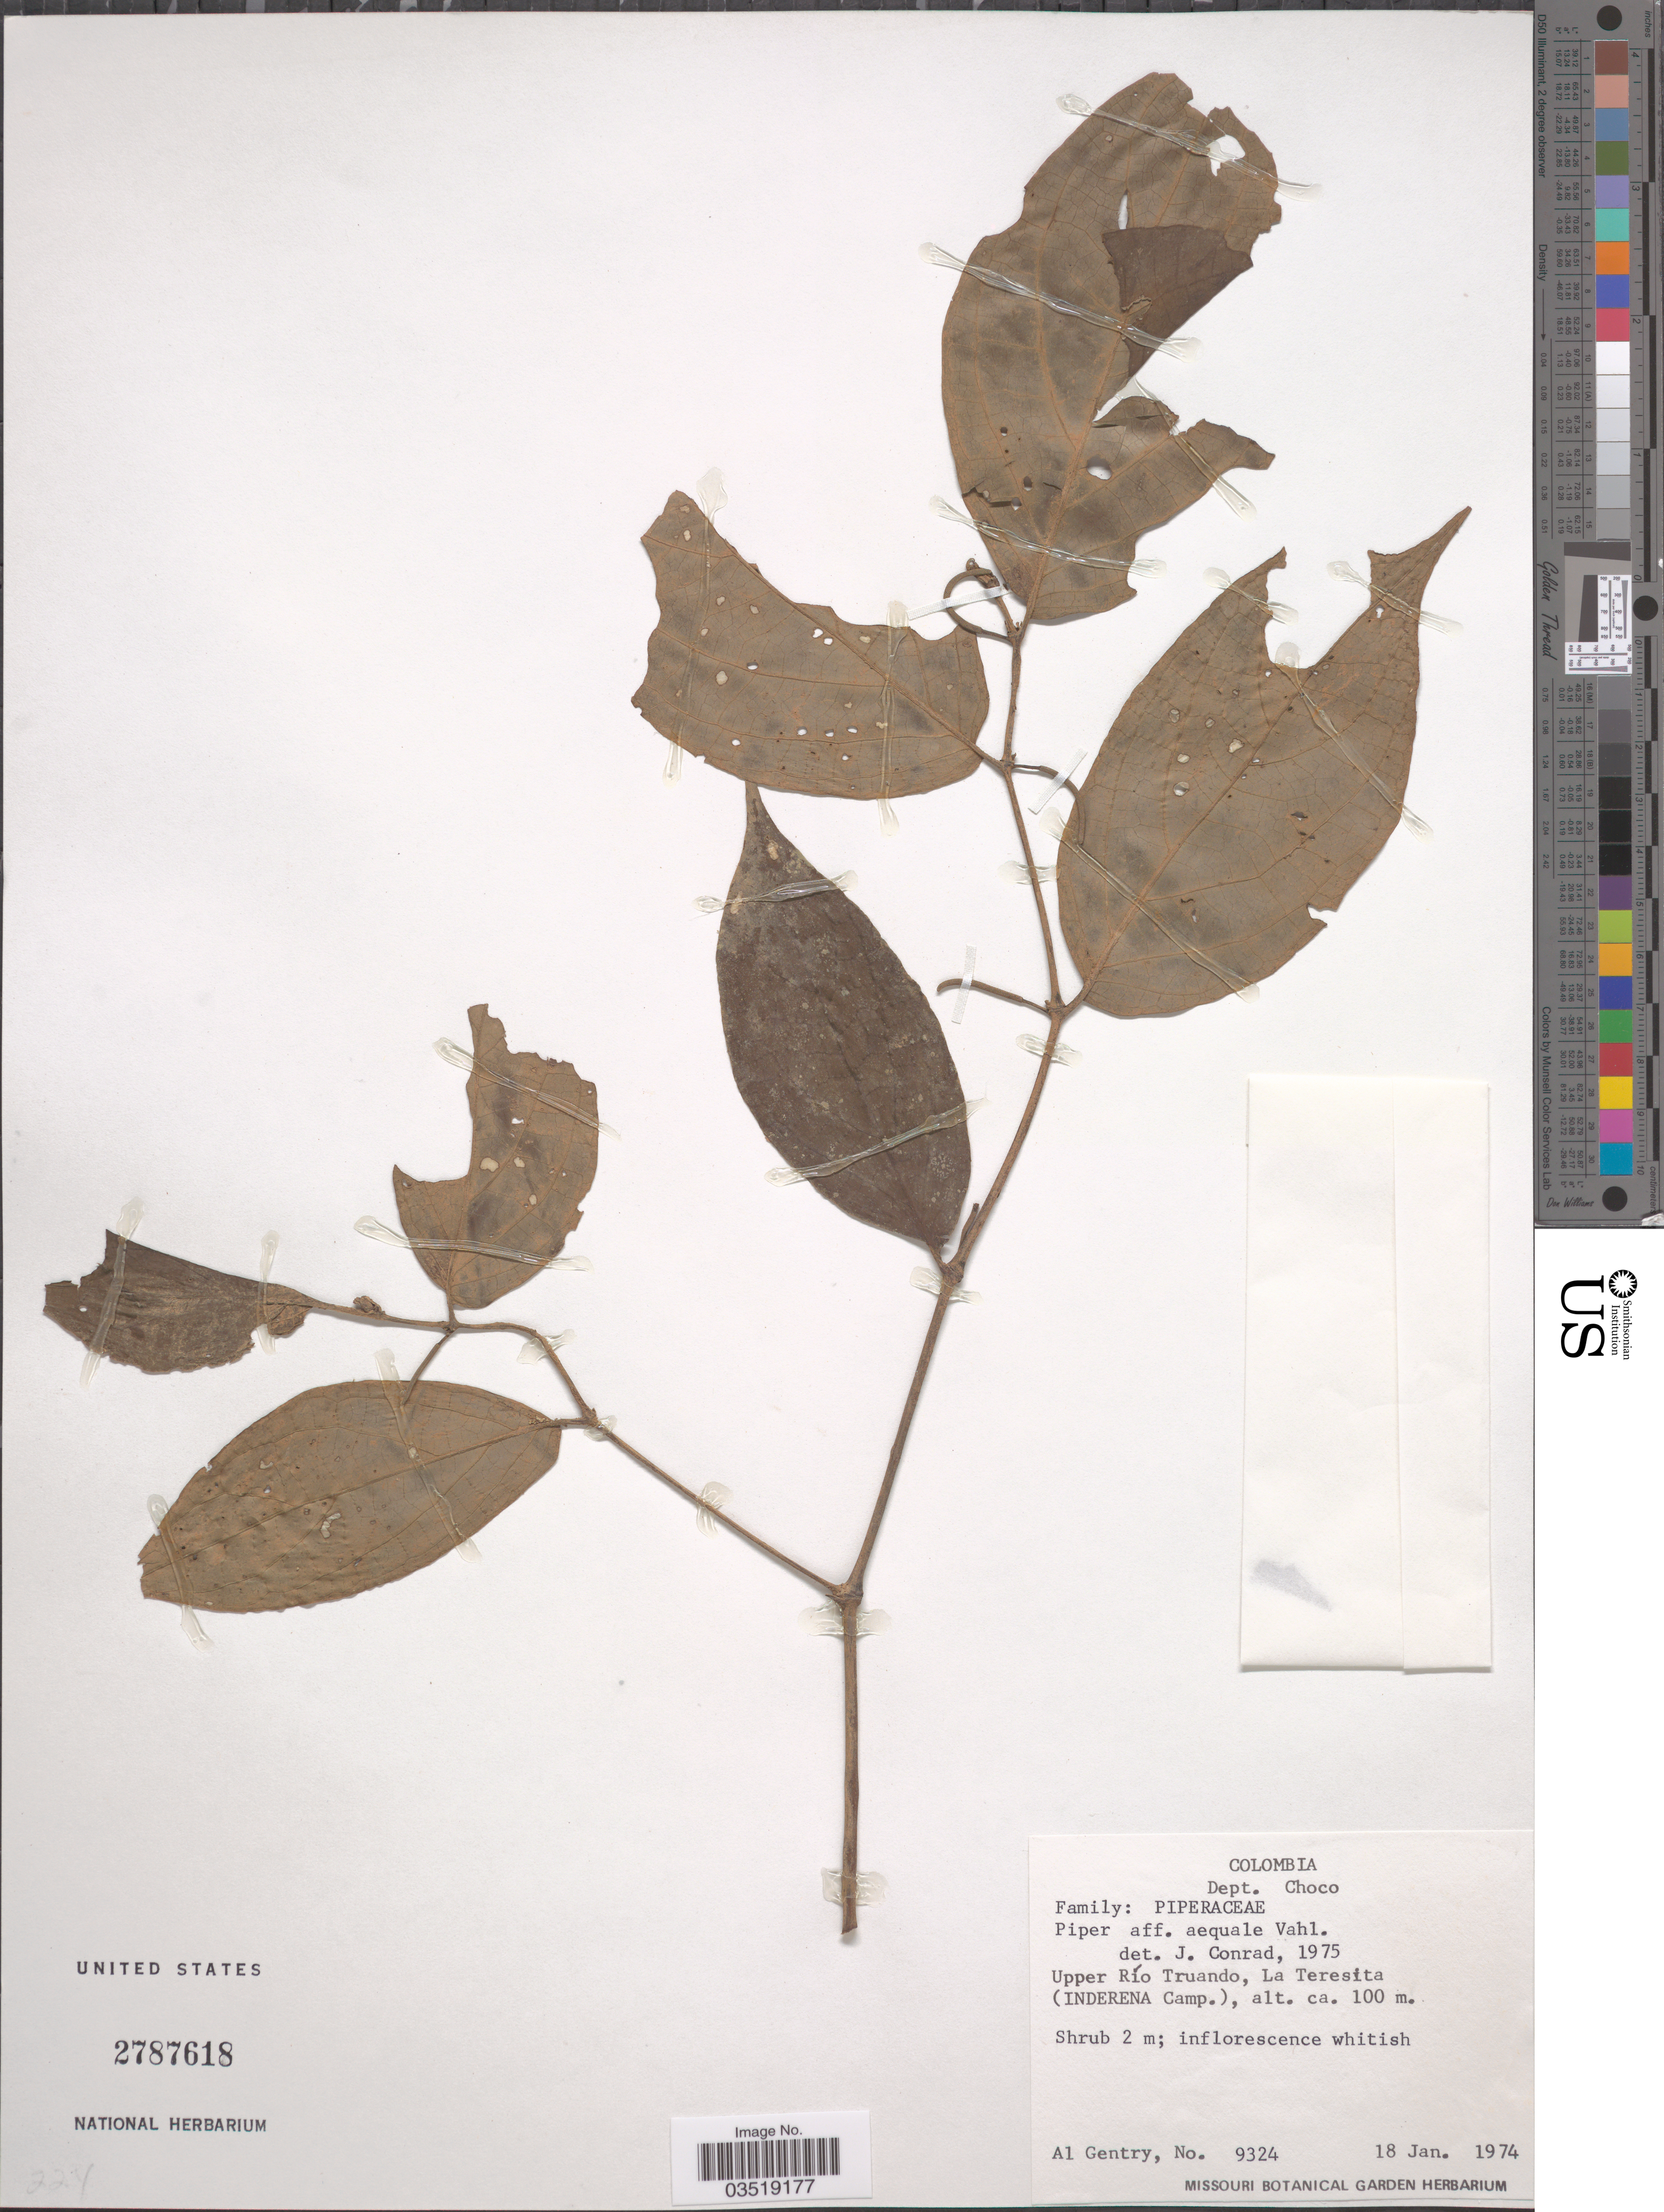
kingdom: Plantae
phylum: Tracheophyta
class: Magnoliopsida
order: Piperales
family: Piperaceae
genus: Piper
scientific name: Piper aequale var. aequale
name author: Vahl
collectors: A. H. Gentry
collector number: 9324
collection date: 1974-01-18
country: Colombia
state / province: Chocó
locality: Dept. Choco. Upper Río Truando, La Teresita (Inderena Camp.)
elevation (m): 100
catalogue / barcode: US 2787618